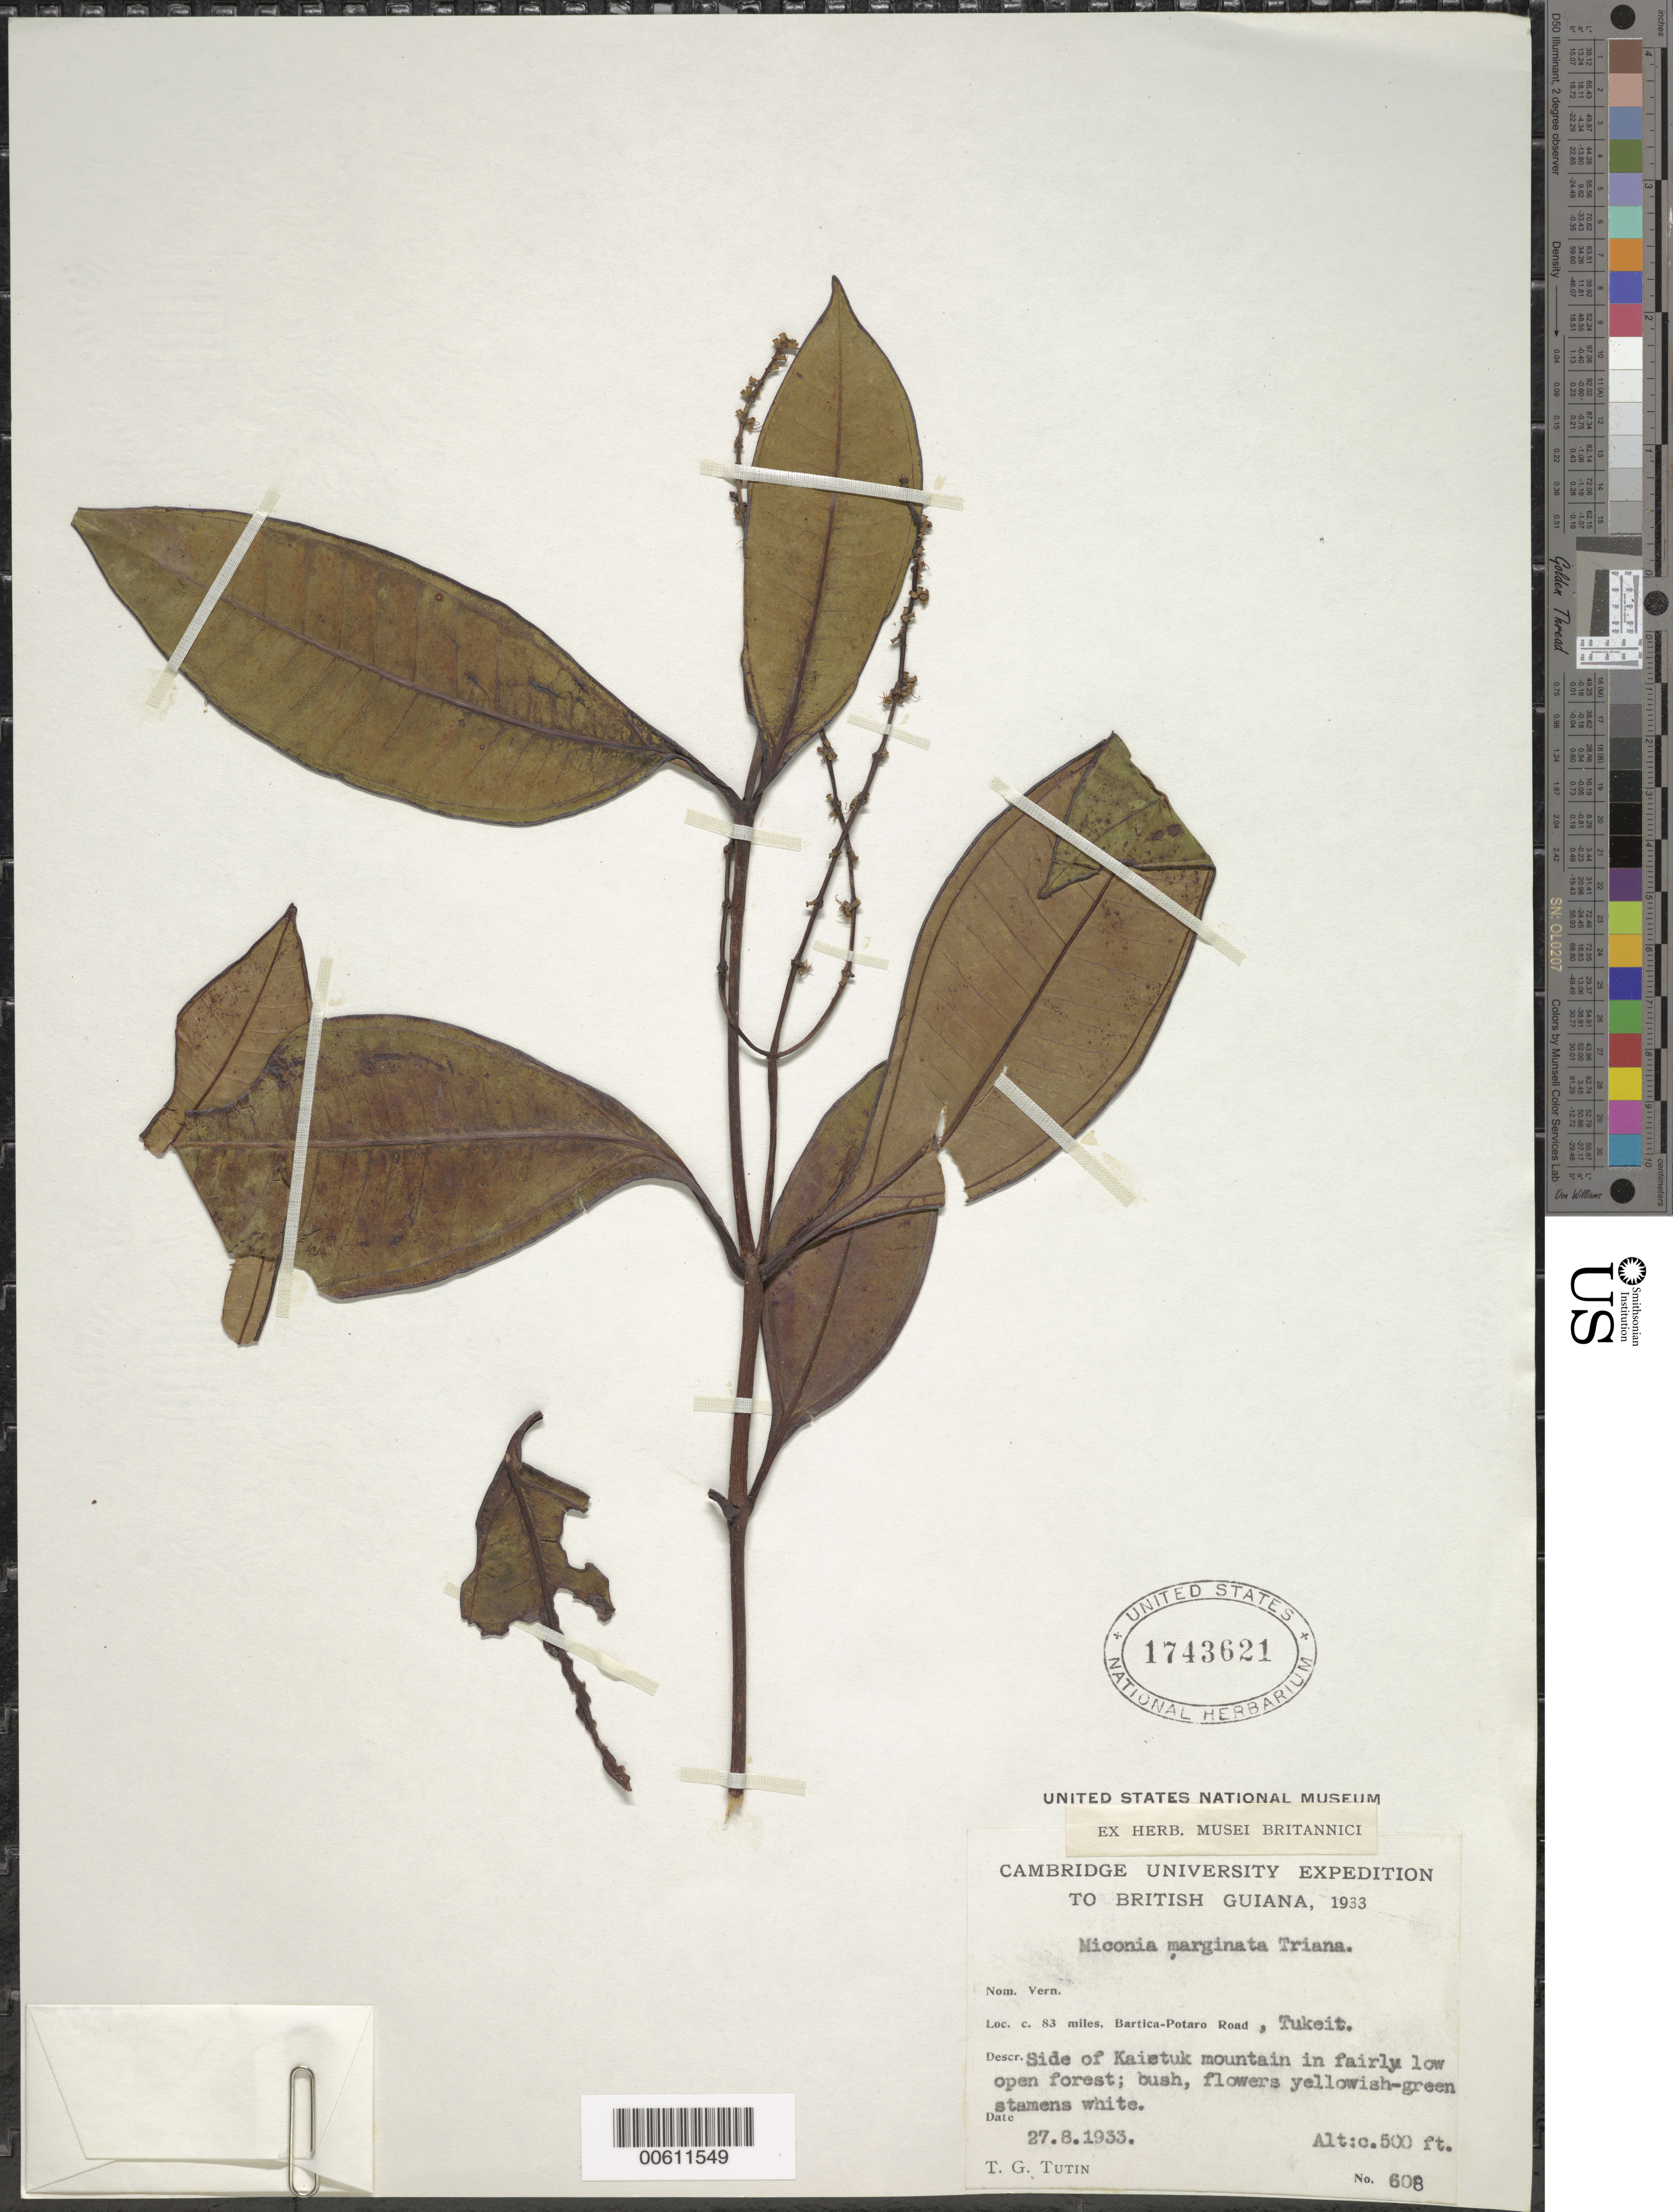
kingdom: Plantae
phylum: Tracheophyta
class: Magnoliopsida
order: Myrtales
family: Melastomataceae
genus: Miconia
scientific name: Miconia marginata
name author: Triana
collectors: T. G. Tutin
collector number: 608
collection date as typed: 27-Aug-33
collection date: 1933-08-27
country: Guyana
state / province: Potaro-Siparuni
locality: Tukeit, side of Kaietuk Mt.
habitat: Fairly low open forest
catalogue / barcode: US 1743621